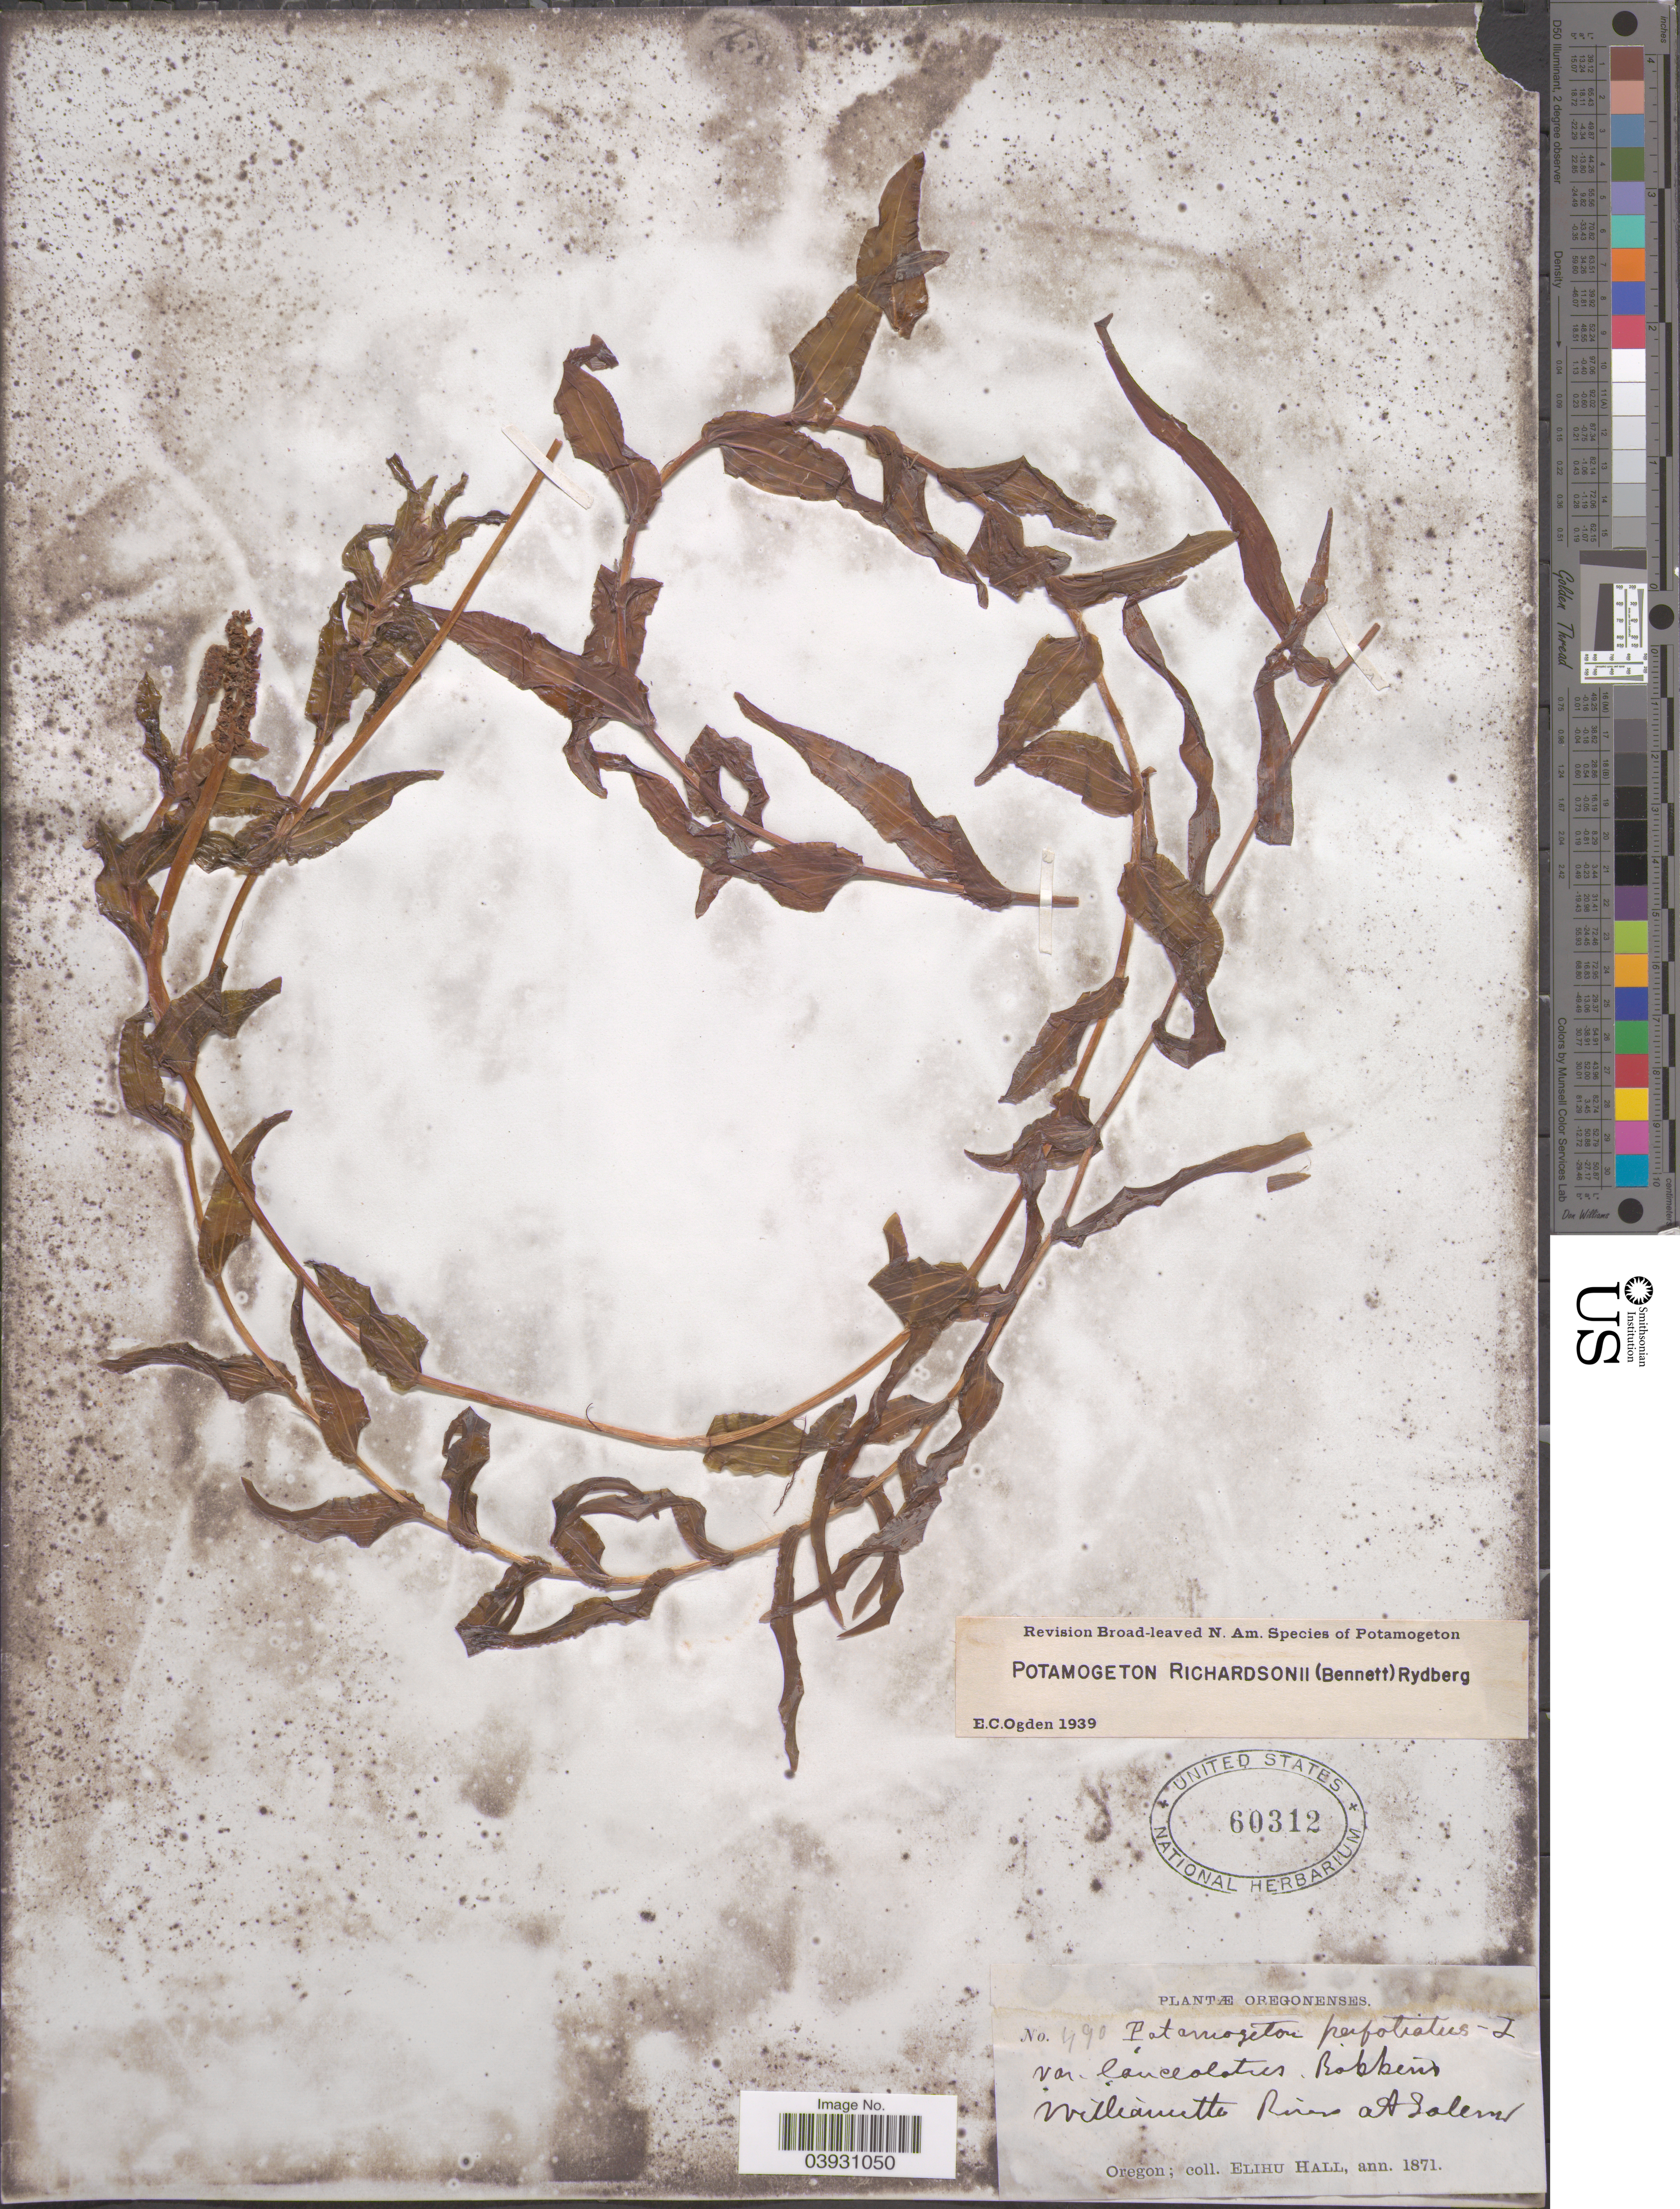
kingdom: Plantae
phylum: Tracheophyta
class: Liliopsida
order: Alismatales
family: Potamogetonaceae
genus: Potamogeton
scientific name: Potamogeton richardsonii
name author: (A.W. Benn.) Rydb.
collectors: E. Hall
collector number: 490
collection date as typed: ann. 1871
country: United States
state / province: Oregon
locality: Willamette River at Salem.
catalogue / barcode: US 60312